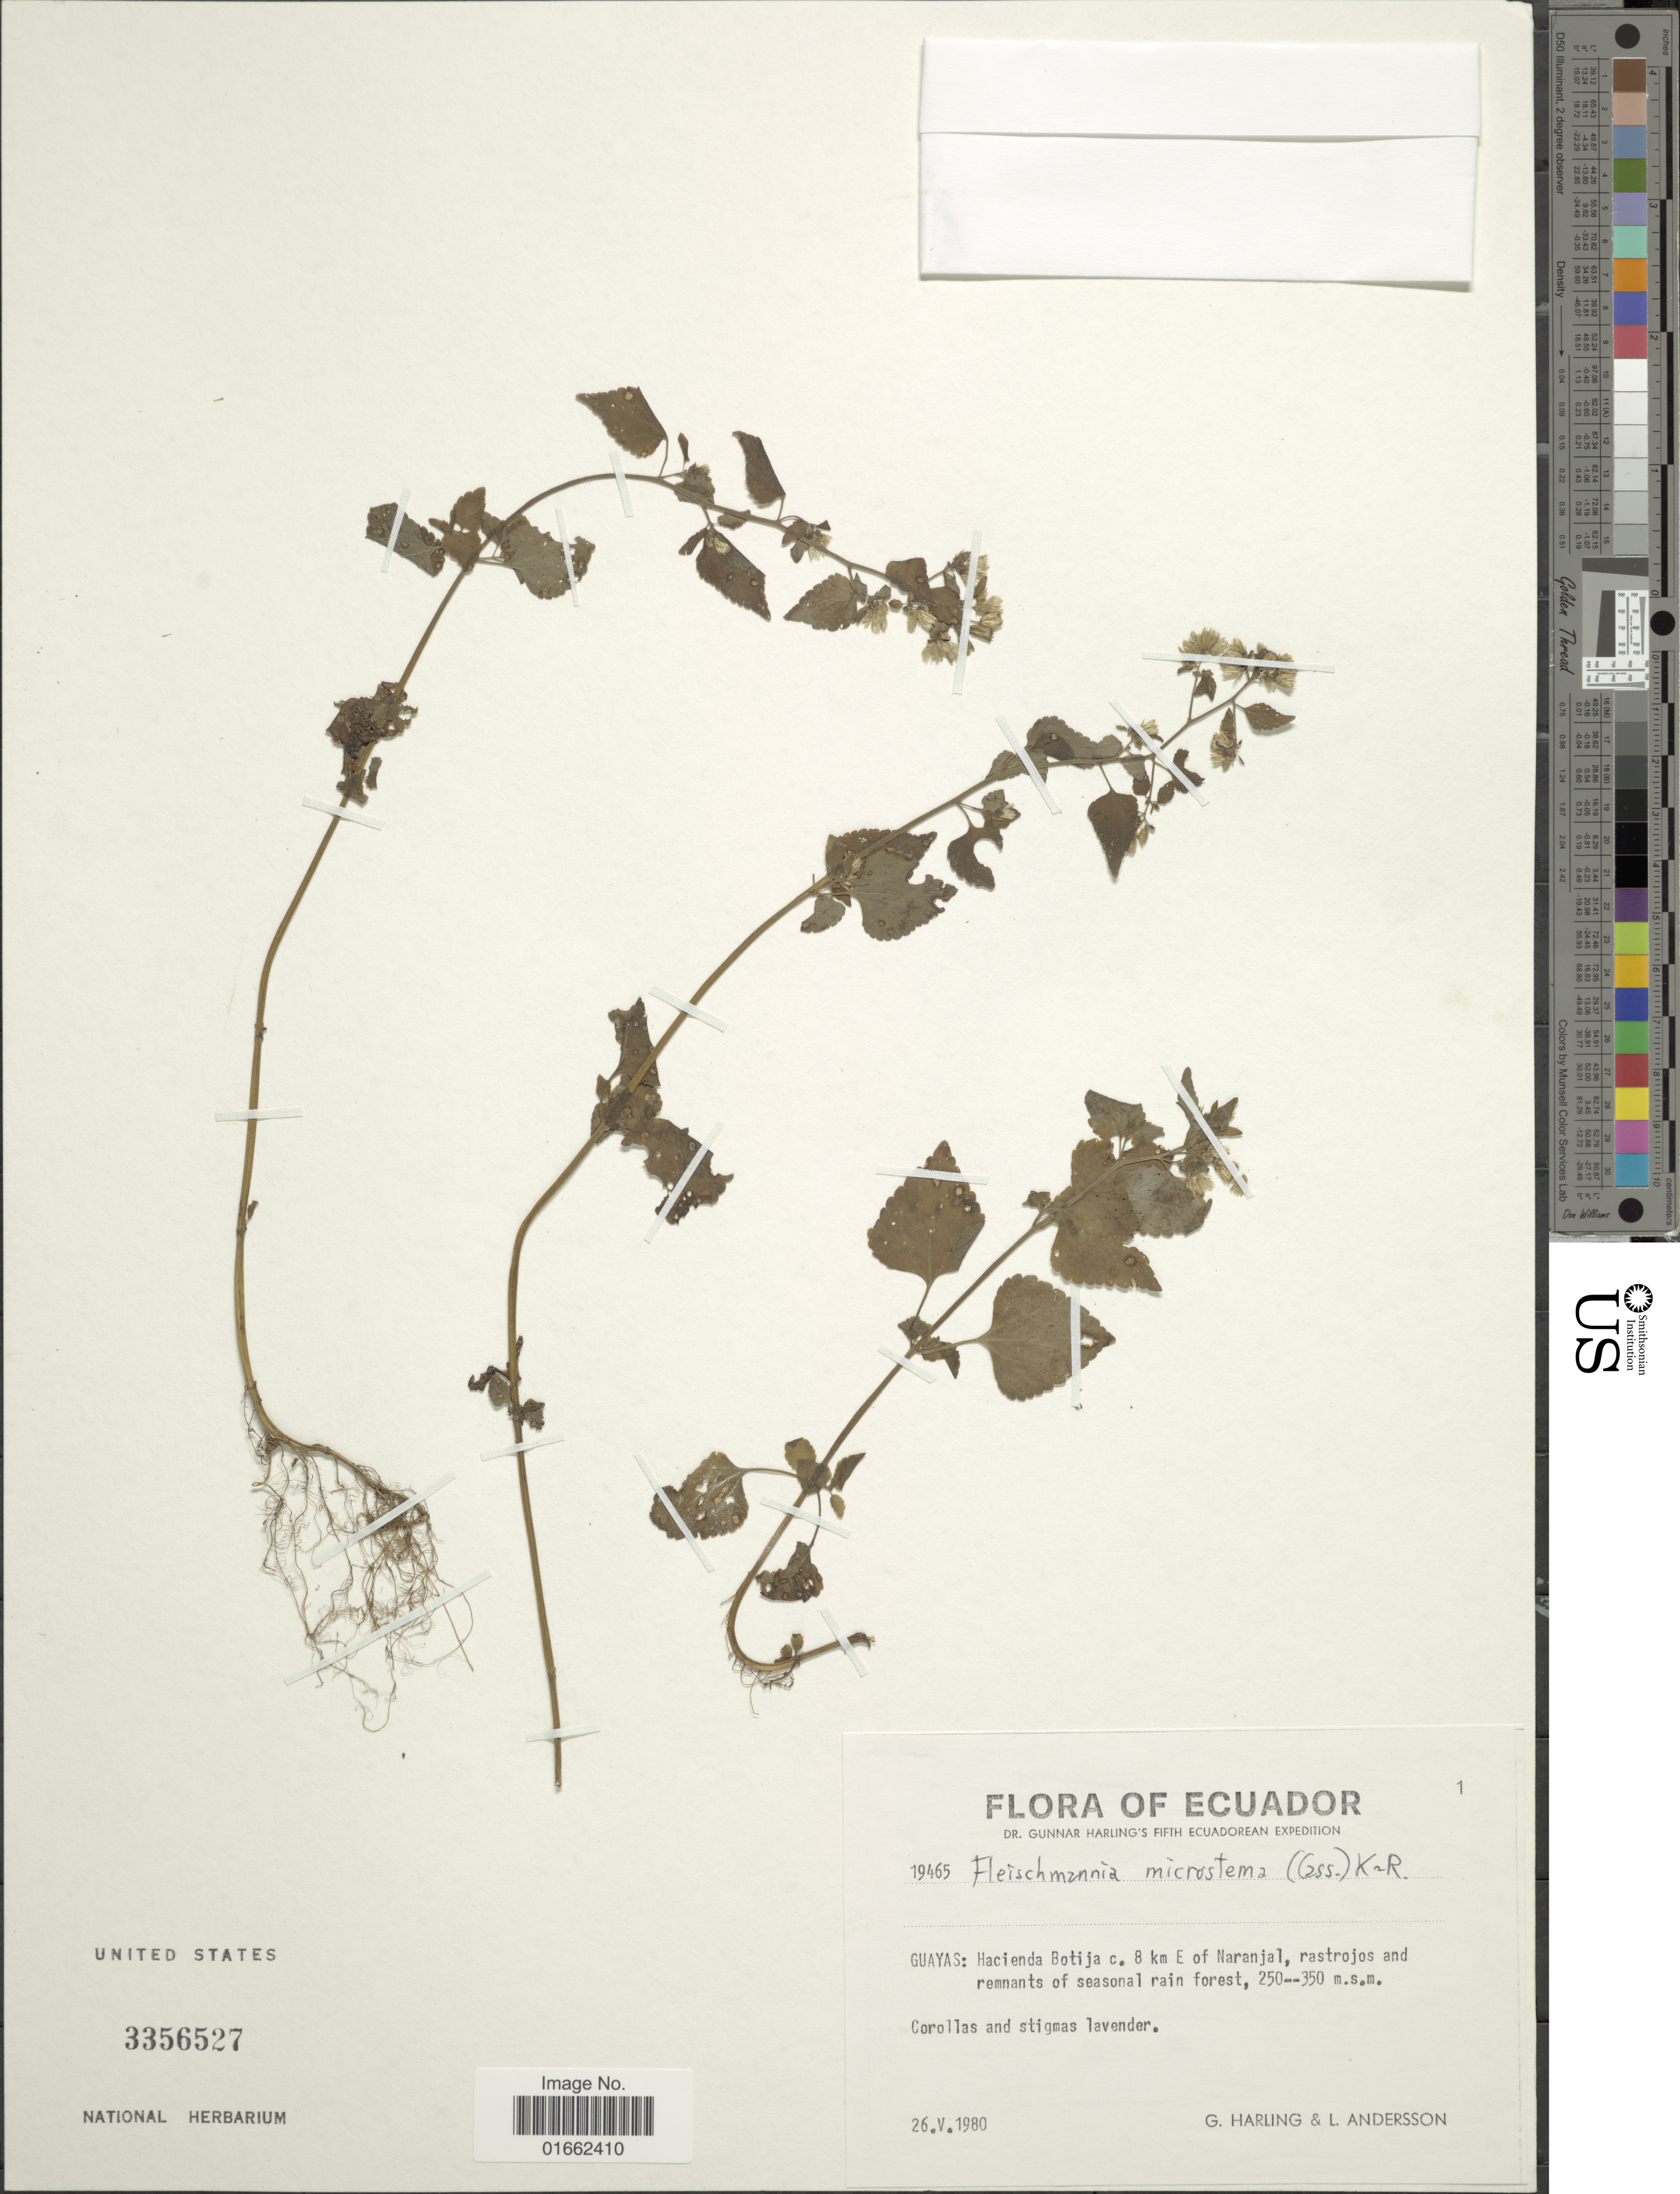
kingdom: Plantae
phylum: Tracheophyta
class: Magnoliopsida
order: Asterales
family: Asteraceae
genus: Fleischmannia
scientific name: Fleischmannia microstemon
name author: (Cass.) R.M. King & H. Rob.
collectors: G. Harling & L. Andersson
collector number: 19465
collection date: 1980-05-26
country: Ecuador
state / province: Guayas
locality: Guayas: Hacienda Botija c. 8 km E of Naranjal, rastrojos and remnants of seasonal rain forest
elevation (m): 250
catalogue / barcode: US 3356527